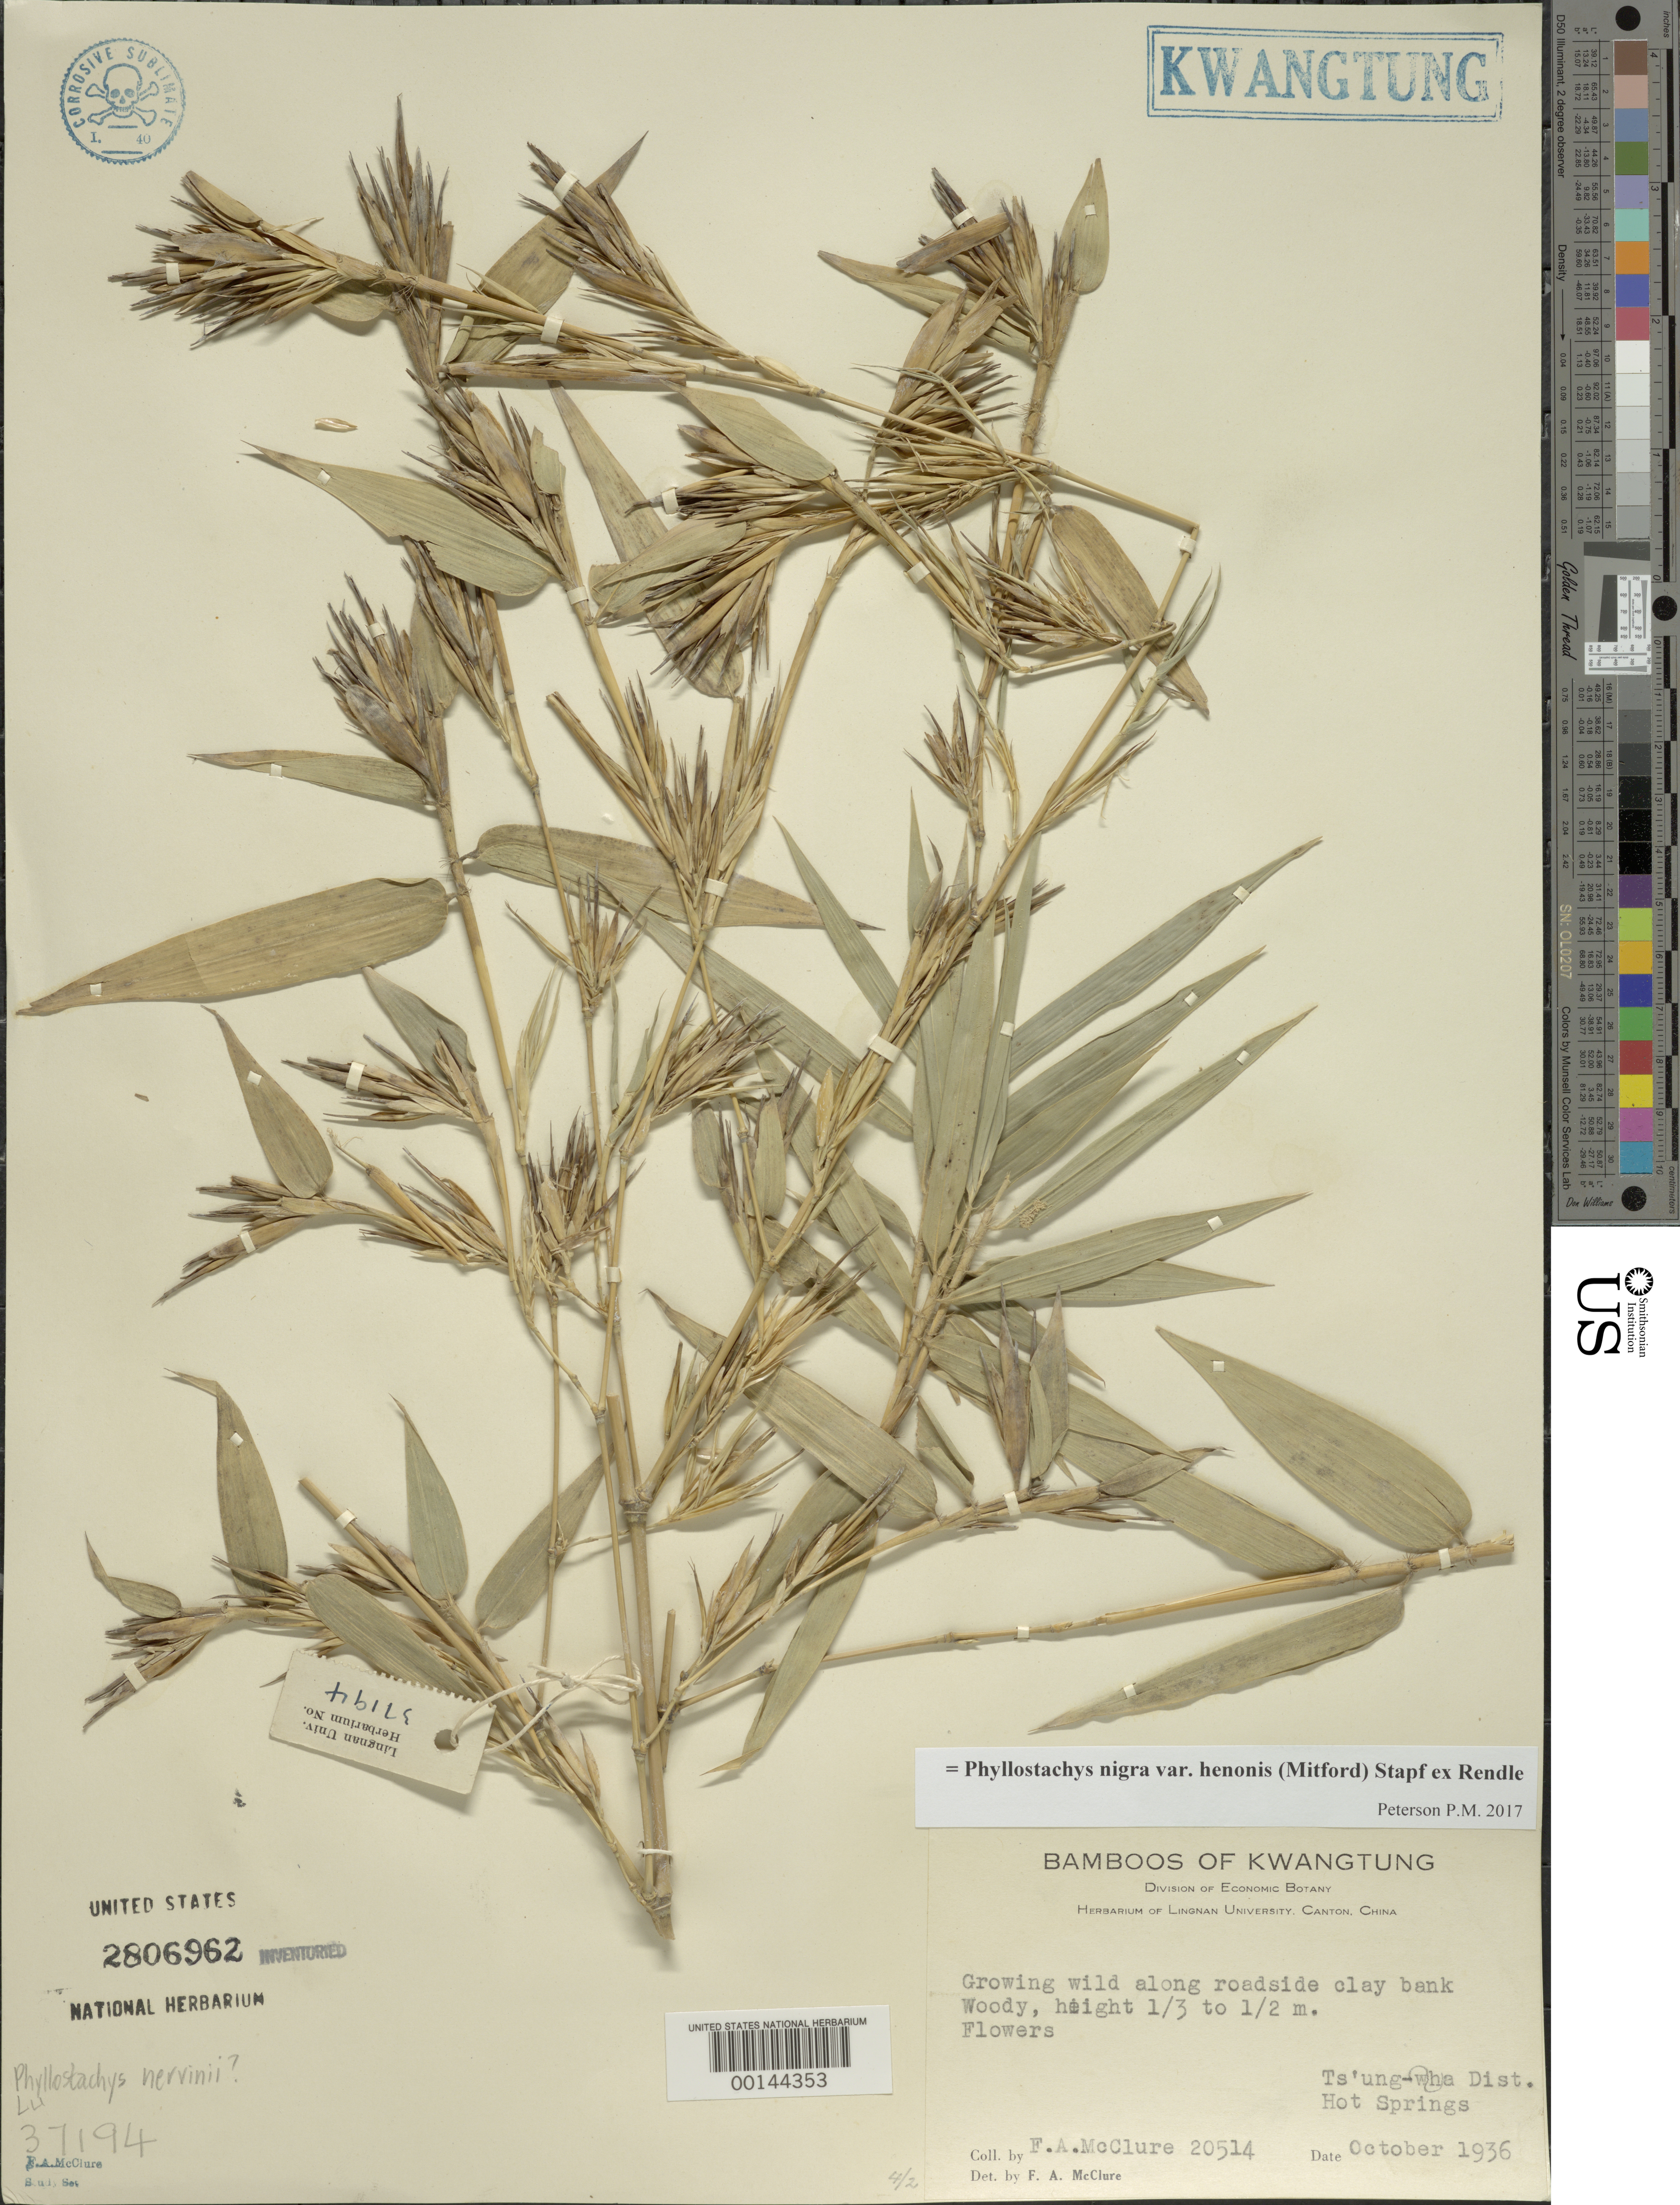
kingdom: Plantae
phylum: Tracheophyta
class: Liliopsida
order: Poales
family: Poaceae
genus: Phyllostachys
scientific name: Phyllostachys nigra var. henonis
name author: (Mitford) Stapf ex Rendle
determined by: Poaceae Reorganization Project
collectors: F. A. McClure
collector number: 20514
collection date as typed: Oct 1936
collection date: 1936-10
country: China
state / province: Guangdong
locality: Ts'ung-hwa, hot springs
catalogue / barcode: US 2806962